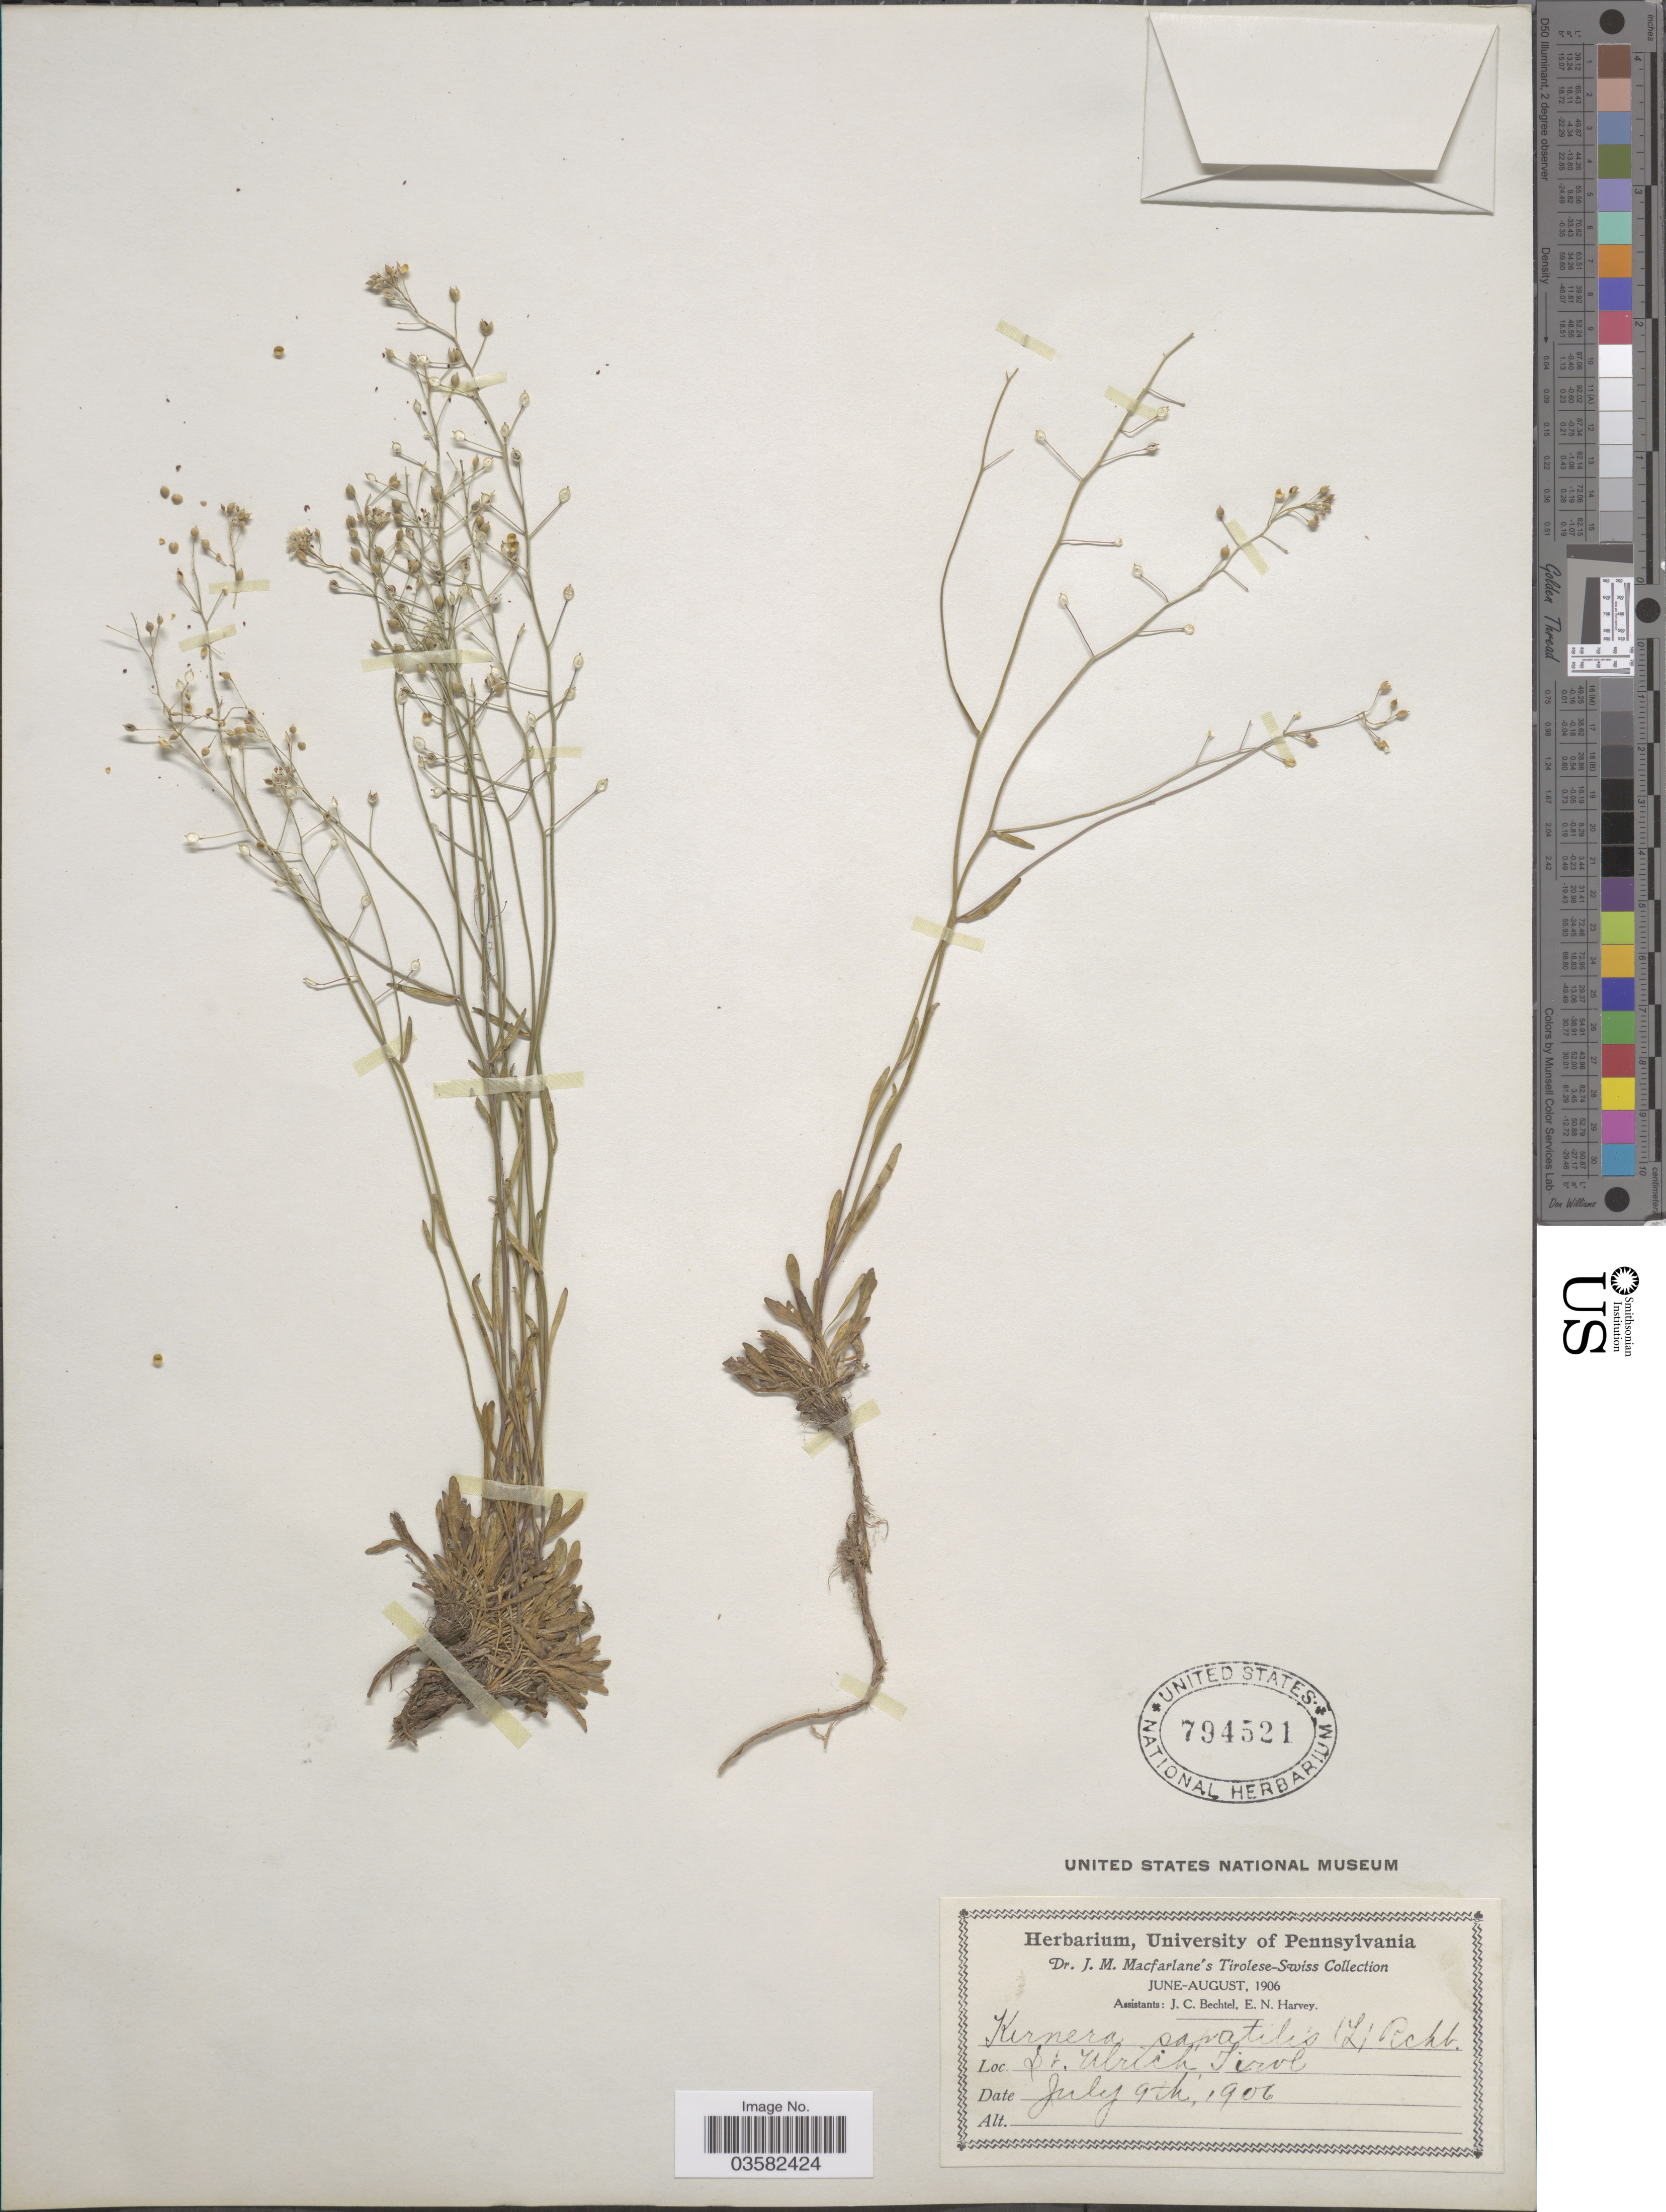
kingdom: Plantae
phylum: Tracheophyta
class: Magnoliopsida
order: Brassicales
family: Brassicaceae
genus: Kernera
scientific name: Kernera saxatilis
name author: (L.) Rchb.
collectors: J. Macfarlane, J. Bechtel & E. Harvey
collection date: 1906-07-09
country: Austria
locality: St. Ulrich, Tirol.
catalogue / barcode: US 794521